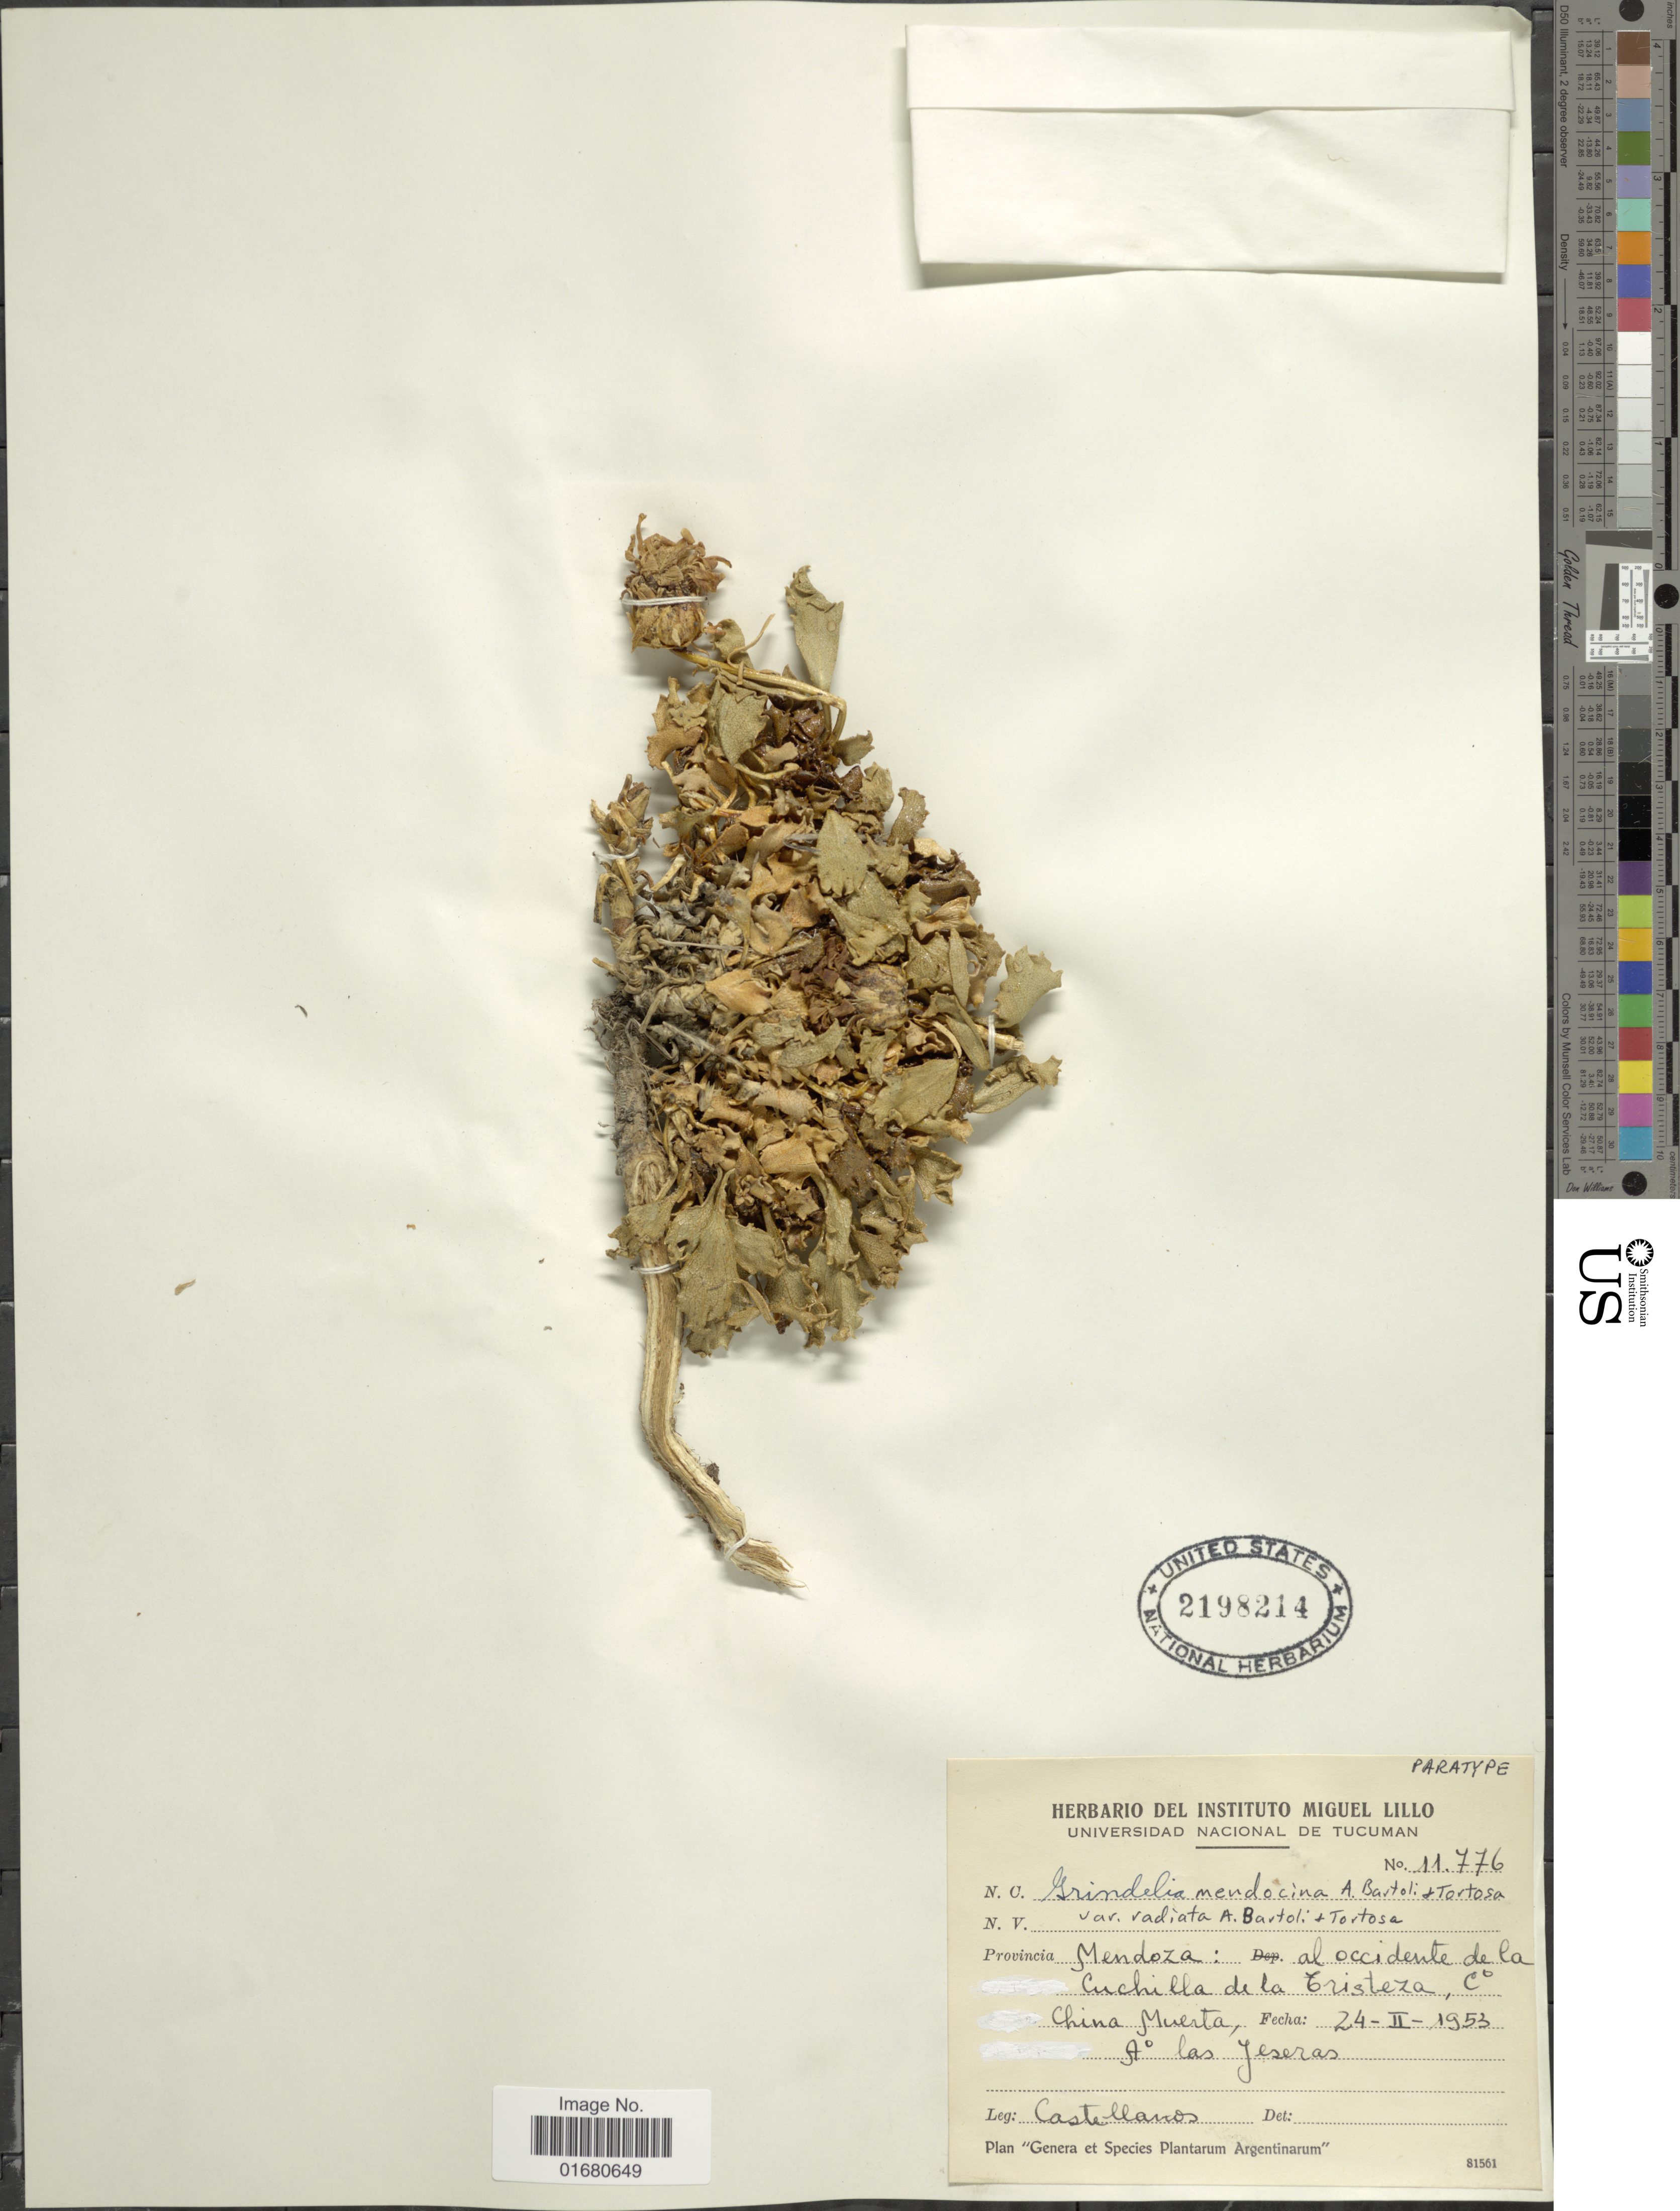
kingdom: Plantae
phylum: Tracheophyta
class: Magnoliopsida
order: Asterales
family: Asteraceae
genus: Grindelia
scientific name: Grindelia mendocina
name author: Adr. Bartoli & Tortosa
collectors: -- Castellanos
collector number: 11776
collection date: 1953-02-24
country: Argentina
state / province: Mendoza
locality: Al occidente de la Cuchilla de la Tristeza, China Muerta, A las Yeseras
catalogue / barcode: US 2198214